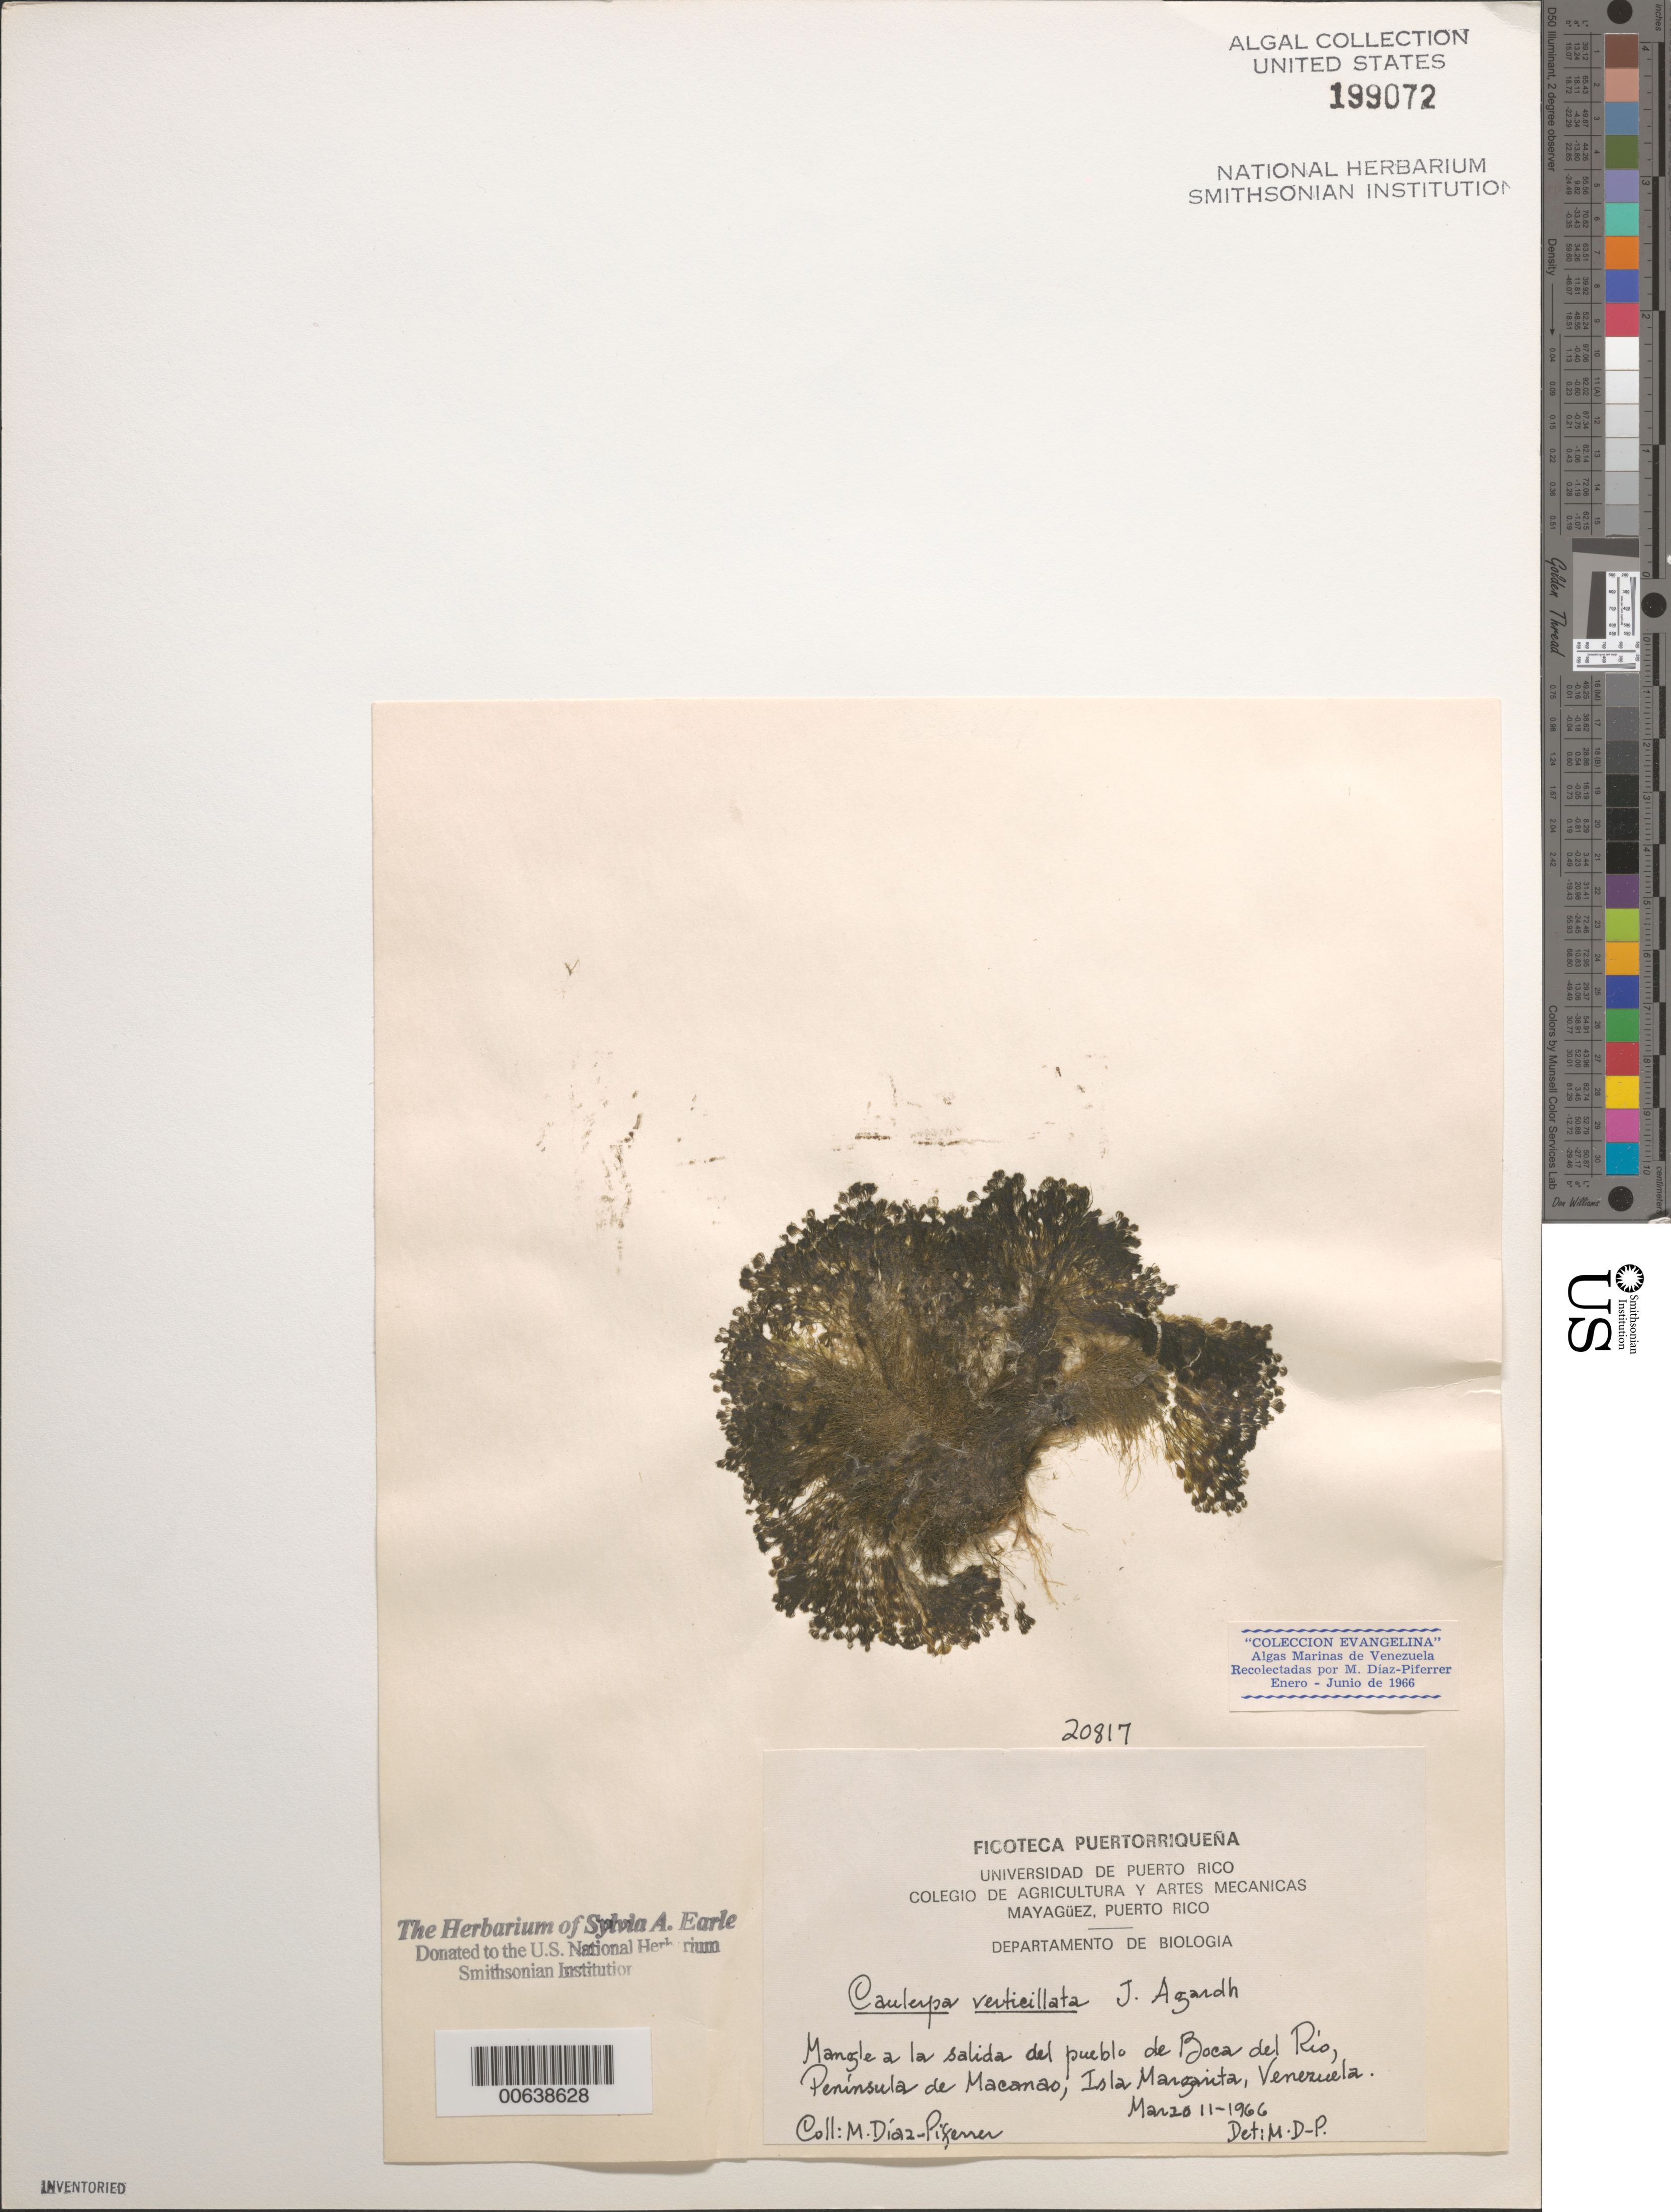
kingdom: Plantae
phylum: Chlorophyta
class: Ulvophyceae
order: Bryopsidales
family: Caulerpaceae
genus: Caulerpa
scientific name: Caulerpa verticillata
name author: J. Agardh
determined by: Diaz-Piferrer, M.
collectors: M. Diaz-Piferrer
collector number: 20817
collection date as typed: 11 Mar 1966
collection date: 1966-03-11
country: Venezuela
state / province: Nueva Esparta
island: Margarita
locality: Peninsula de Macanao, Boca del Rio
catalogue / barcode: US 199072